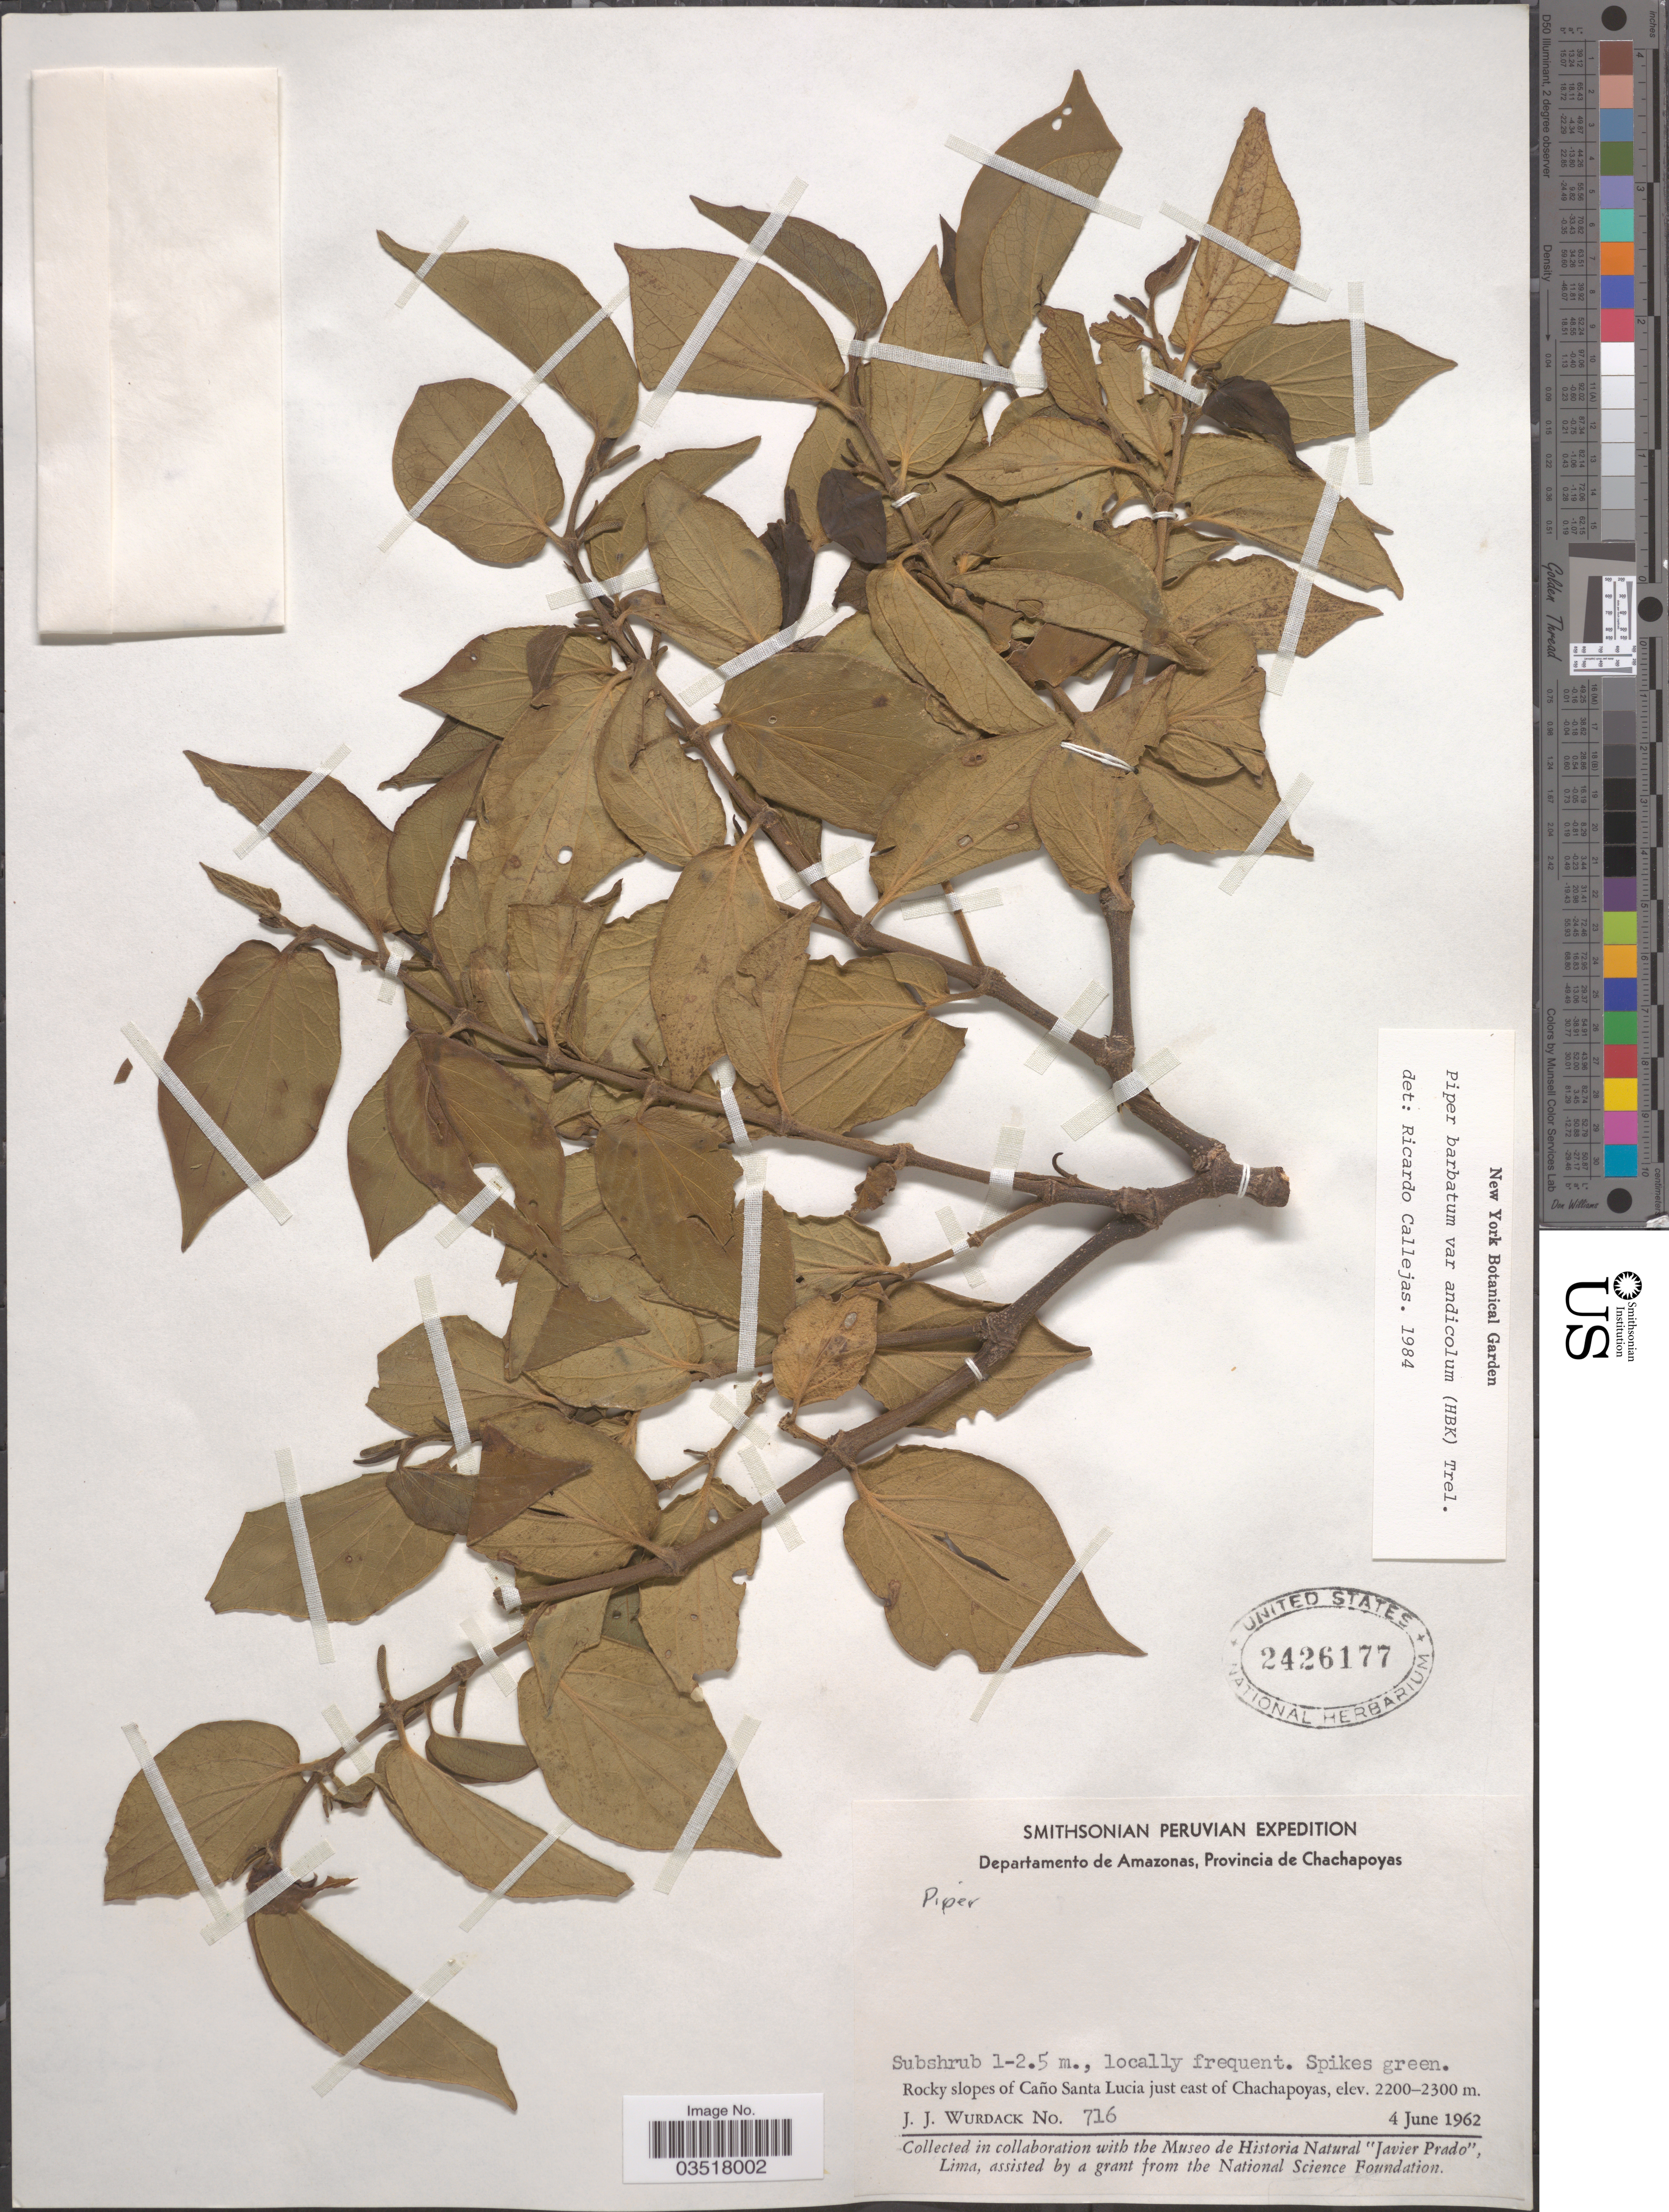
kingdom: Plantae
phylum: Tracheophyta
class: Magnoliopsida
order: Piperales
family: Piperaceae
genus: Piper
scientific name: Piper barbatum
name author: C. DC.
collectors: J. J. Wurdack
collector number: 716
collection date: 1962-06-04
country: Peru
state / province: Amazonas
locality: Departamento de Amazonas, Provincia de Chachapoyas. Rocky slopes of Caño Santa Lucia just east of Chachapoyas.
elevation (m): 2200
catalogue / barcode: US 2426177